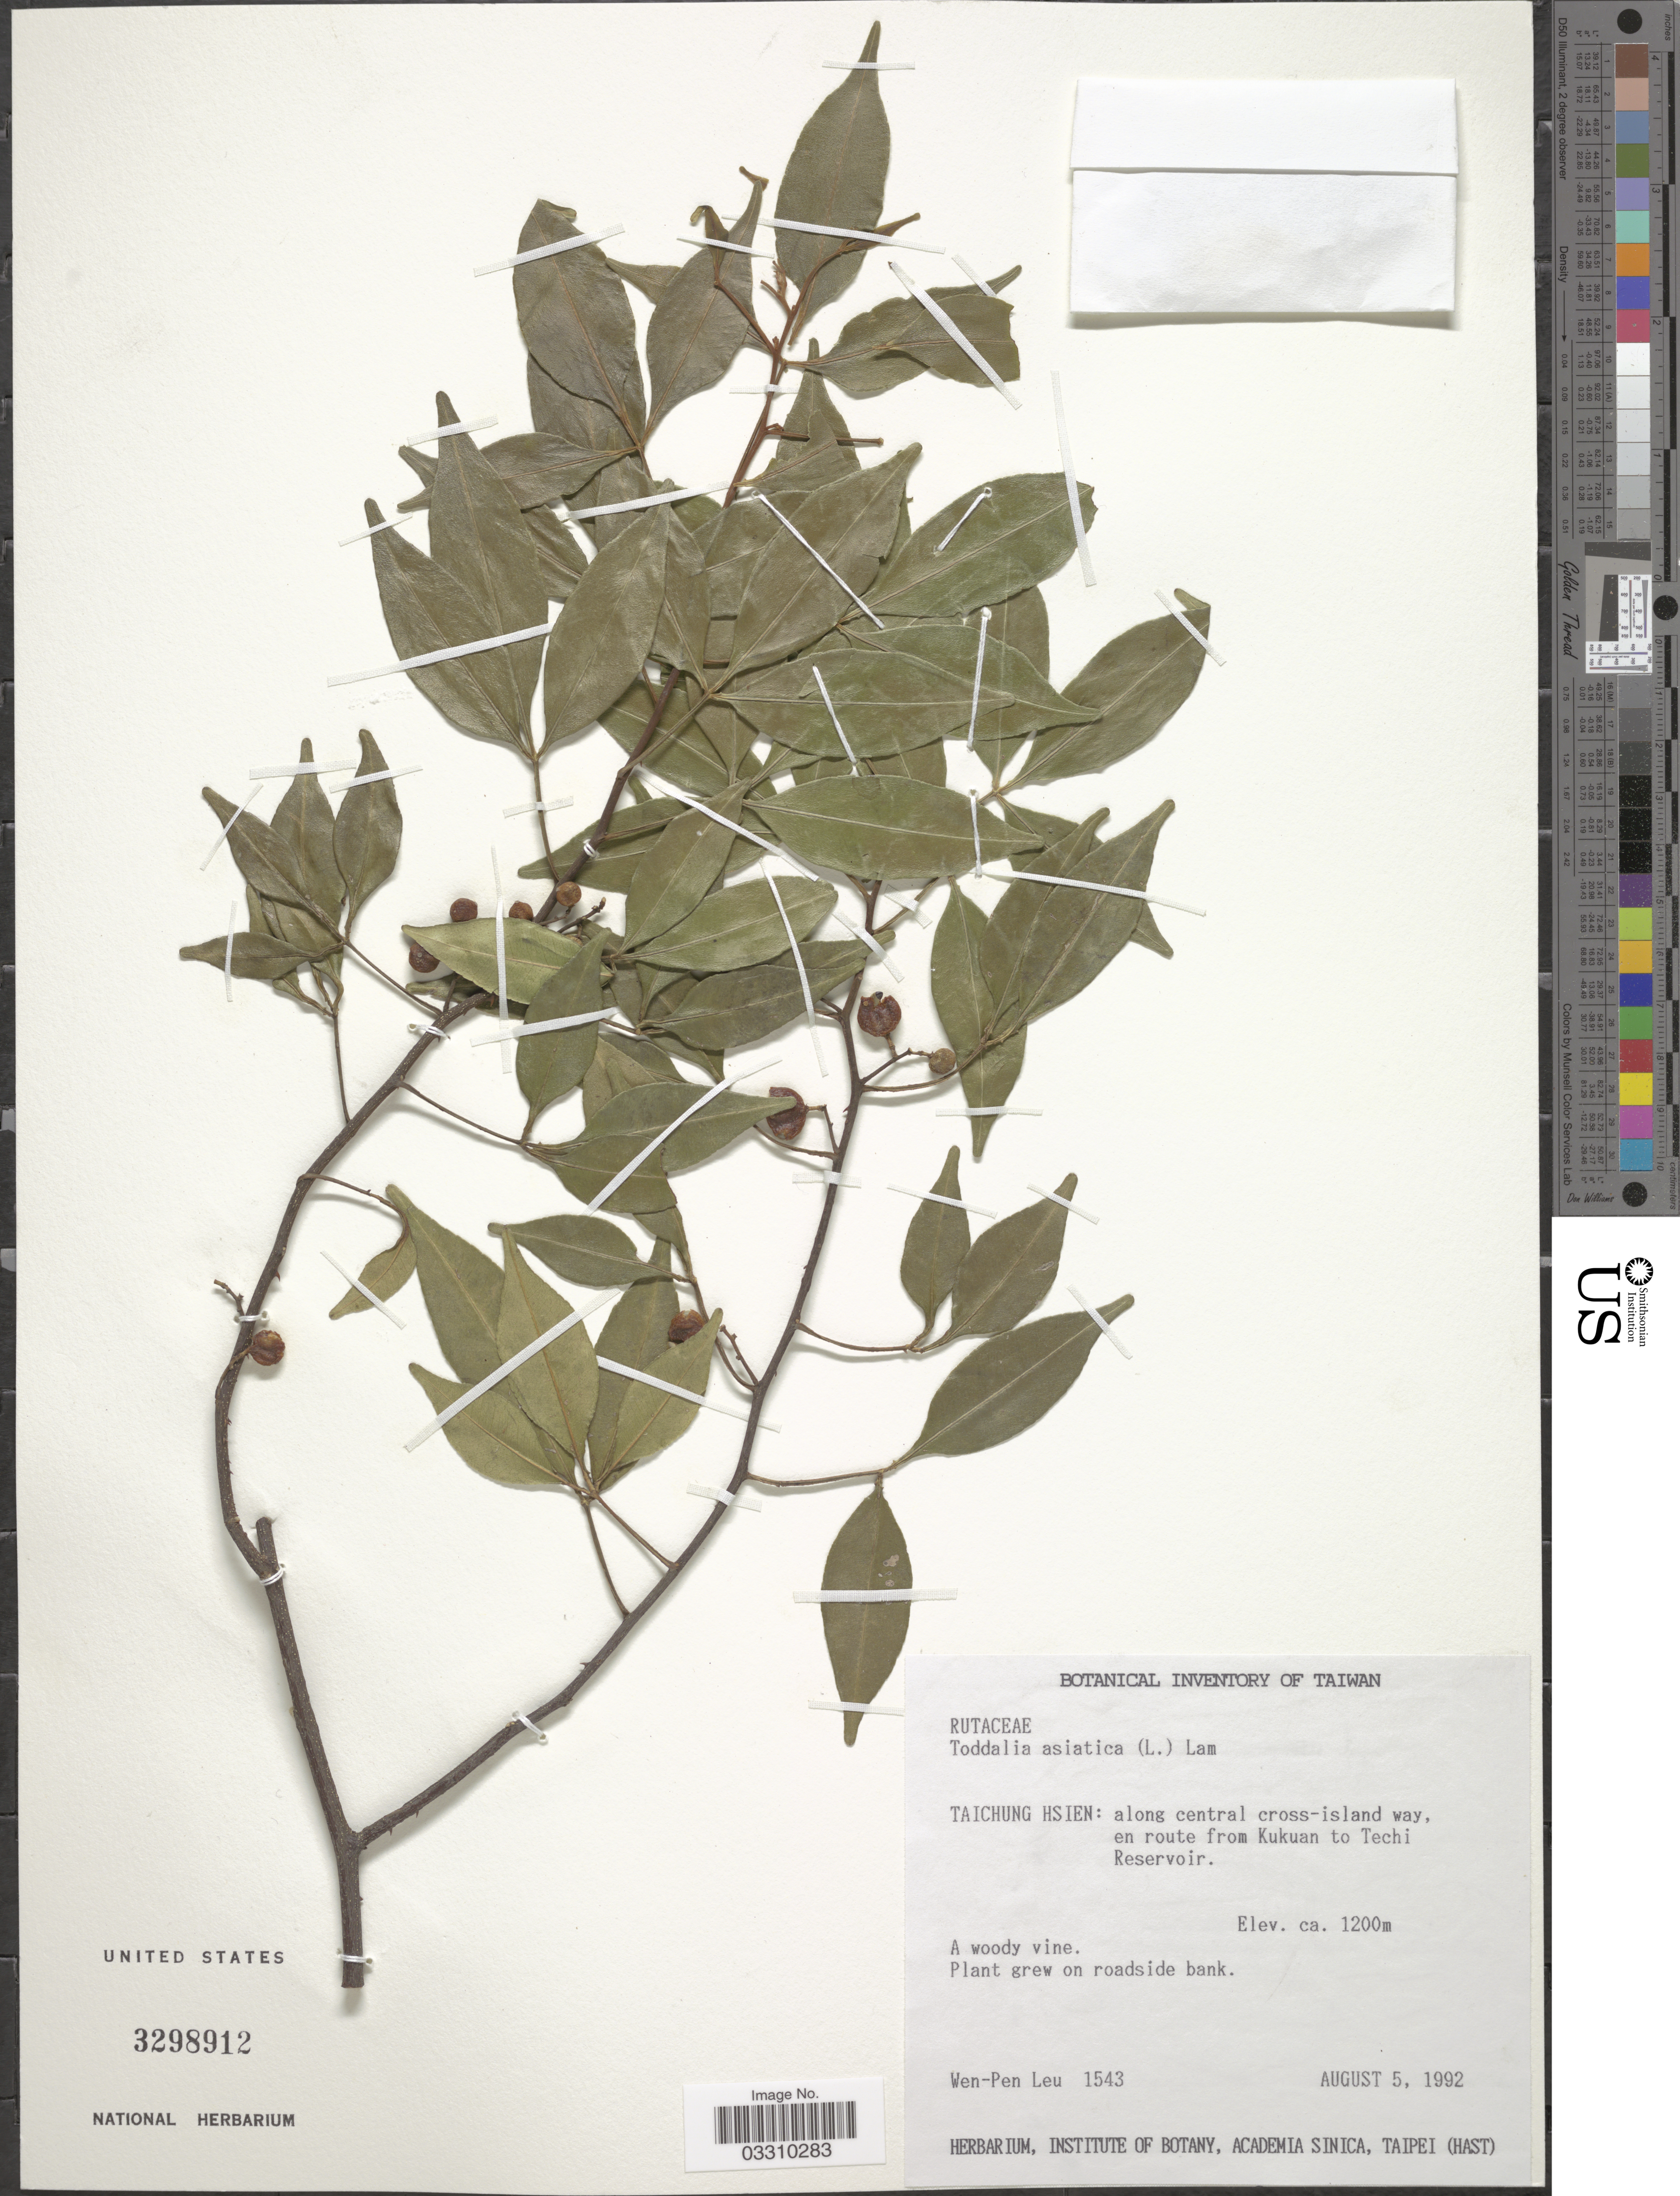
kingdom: Plantae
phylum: Tracheophyta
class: Magnoliopsida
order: Sapindales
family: Rutaceae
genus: Zanthoxylum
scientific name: Zanthoxylum asiaticum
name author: (L.) Appelhans et al.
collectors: W. Leu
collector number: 1543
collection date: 1992-08-05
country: Taiwan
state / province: Taichung City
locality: Taichung Hsien: along central cross-island way, en route from Kukuan to Techi Reservoir.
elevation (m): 1200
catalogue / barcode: US 3298912